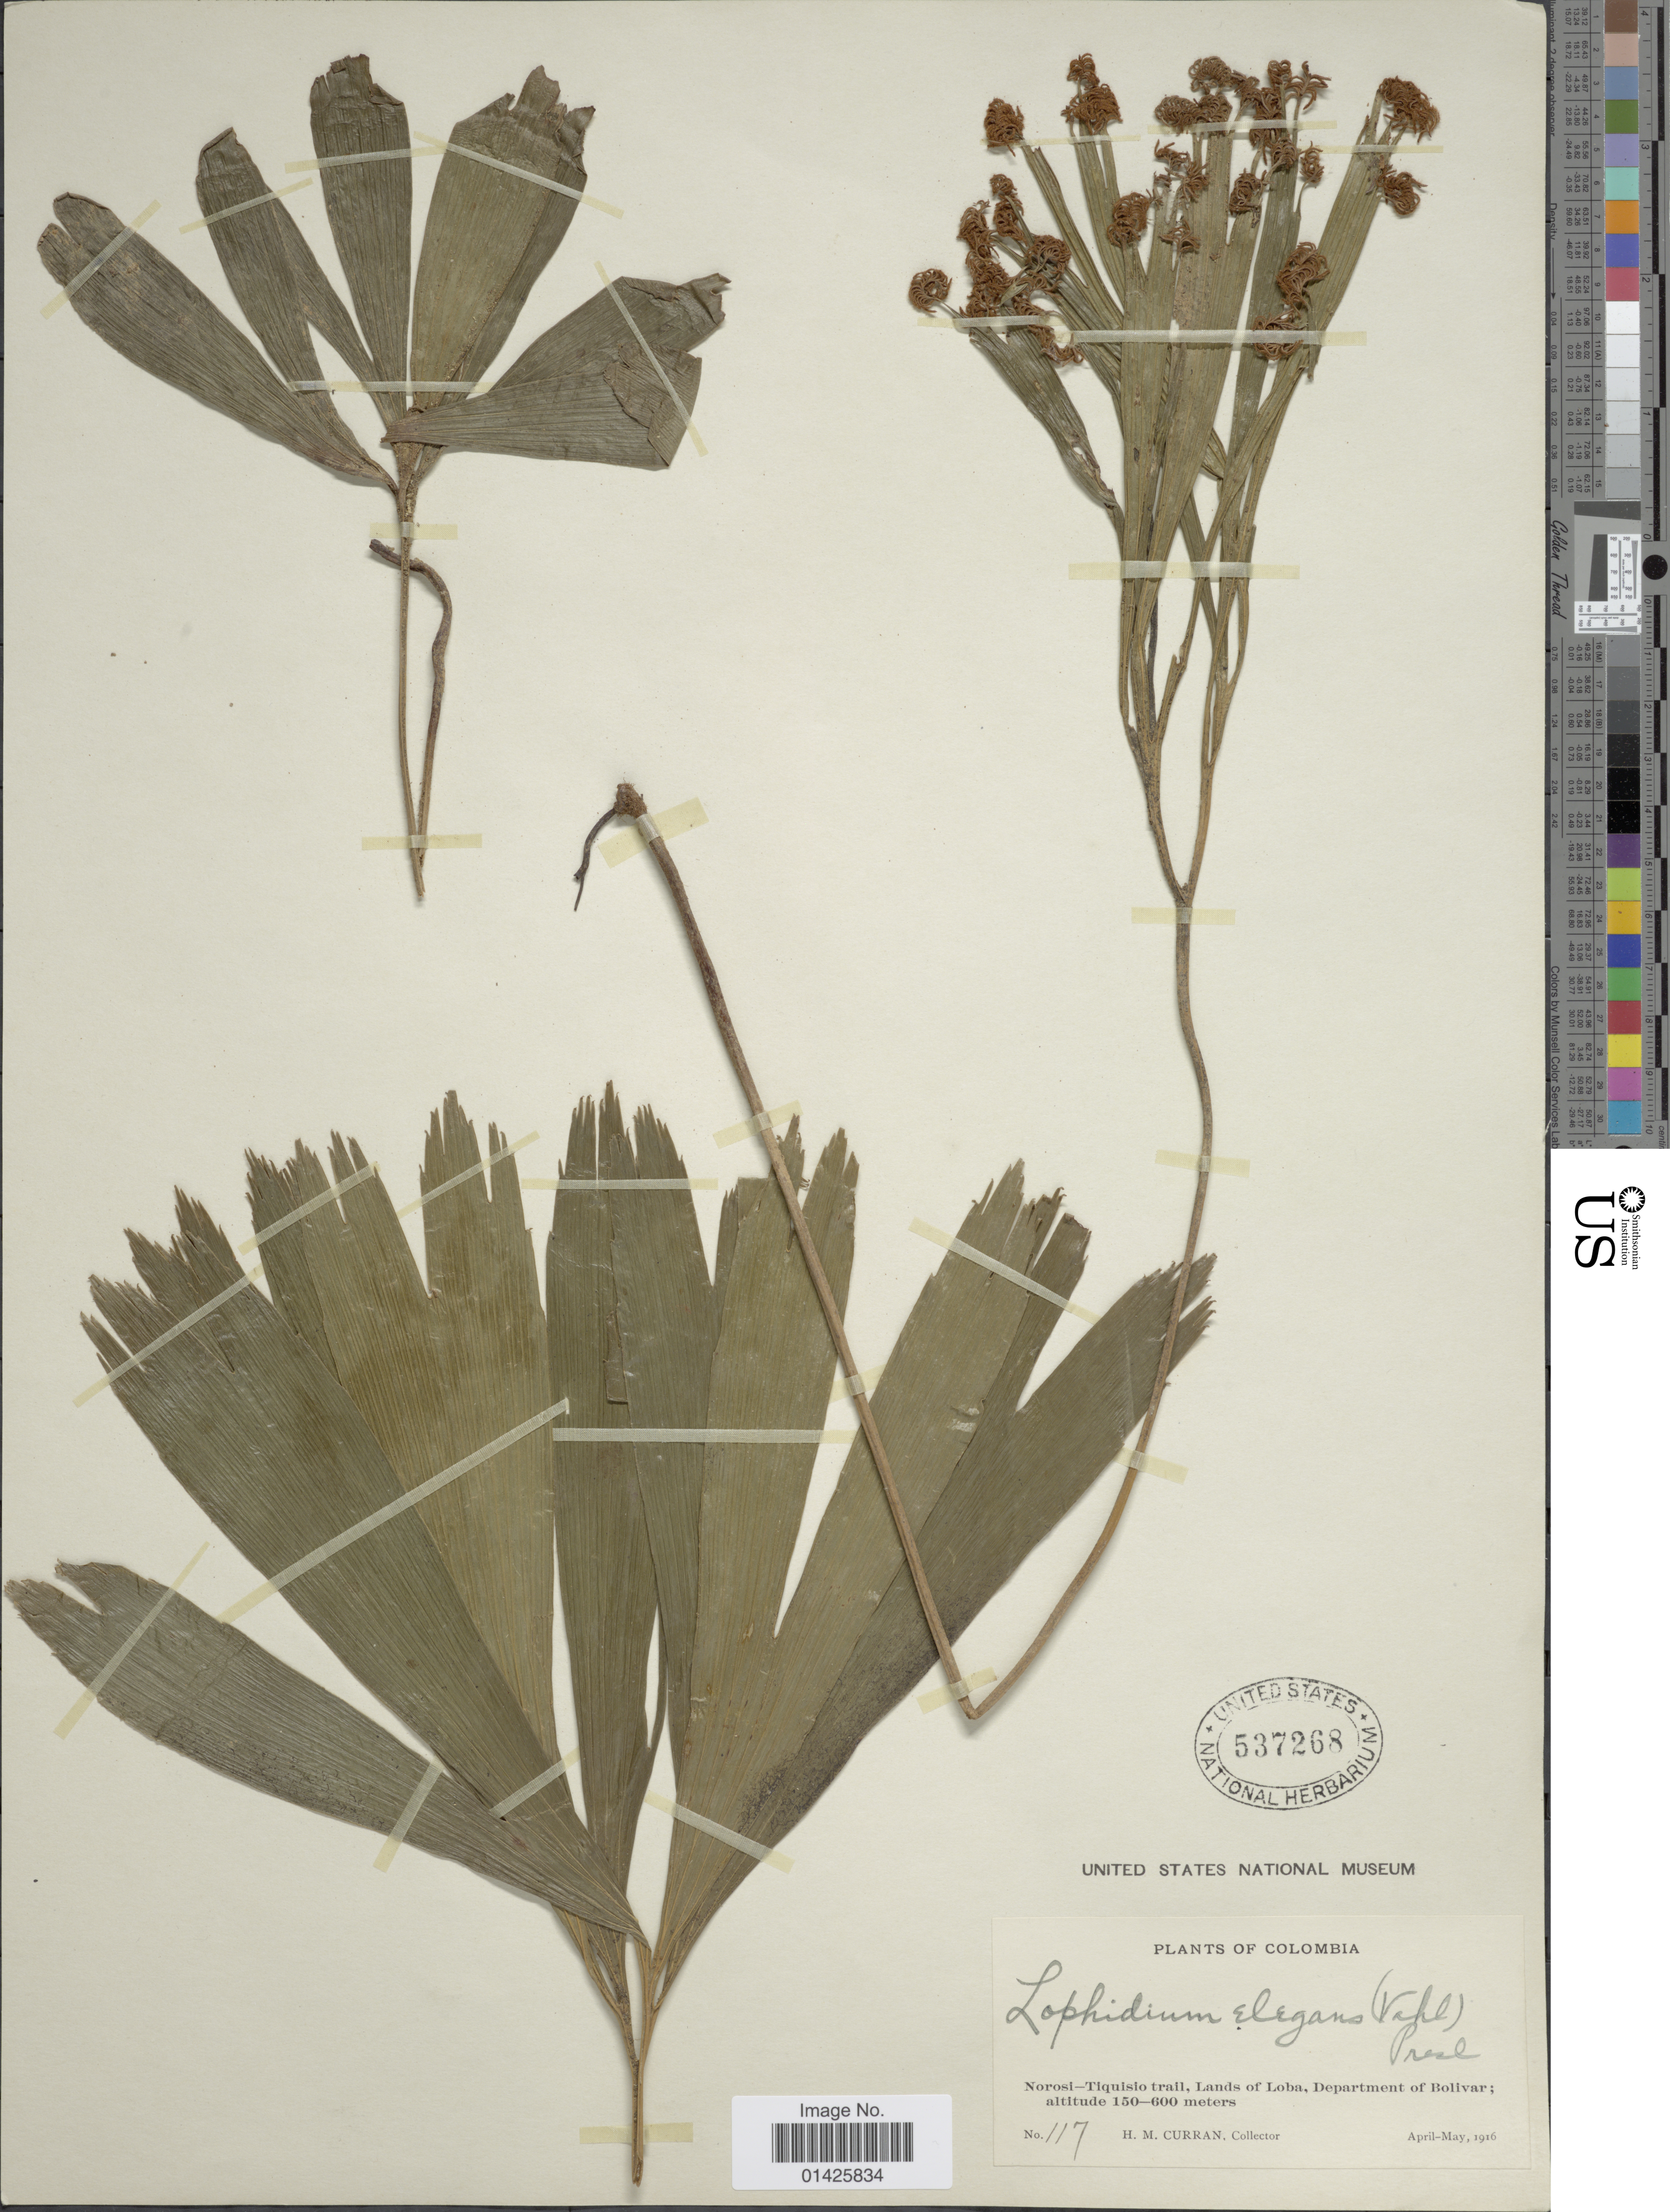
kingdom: Plantae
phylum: Tracheophyta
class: Polypodiopsida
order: Schizaeales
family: Schizaeaceae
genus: Schizaea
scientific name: Schizaea elegans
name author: (Vahl) Sw.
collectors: H. M. Curran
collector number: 117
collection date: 1916-04/1916-05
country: Colombia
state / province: Bolívar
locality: Norosi-Tiquisio trails, Lands of Loba, Department of Bolivar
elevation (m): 150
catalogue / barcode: US 537268